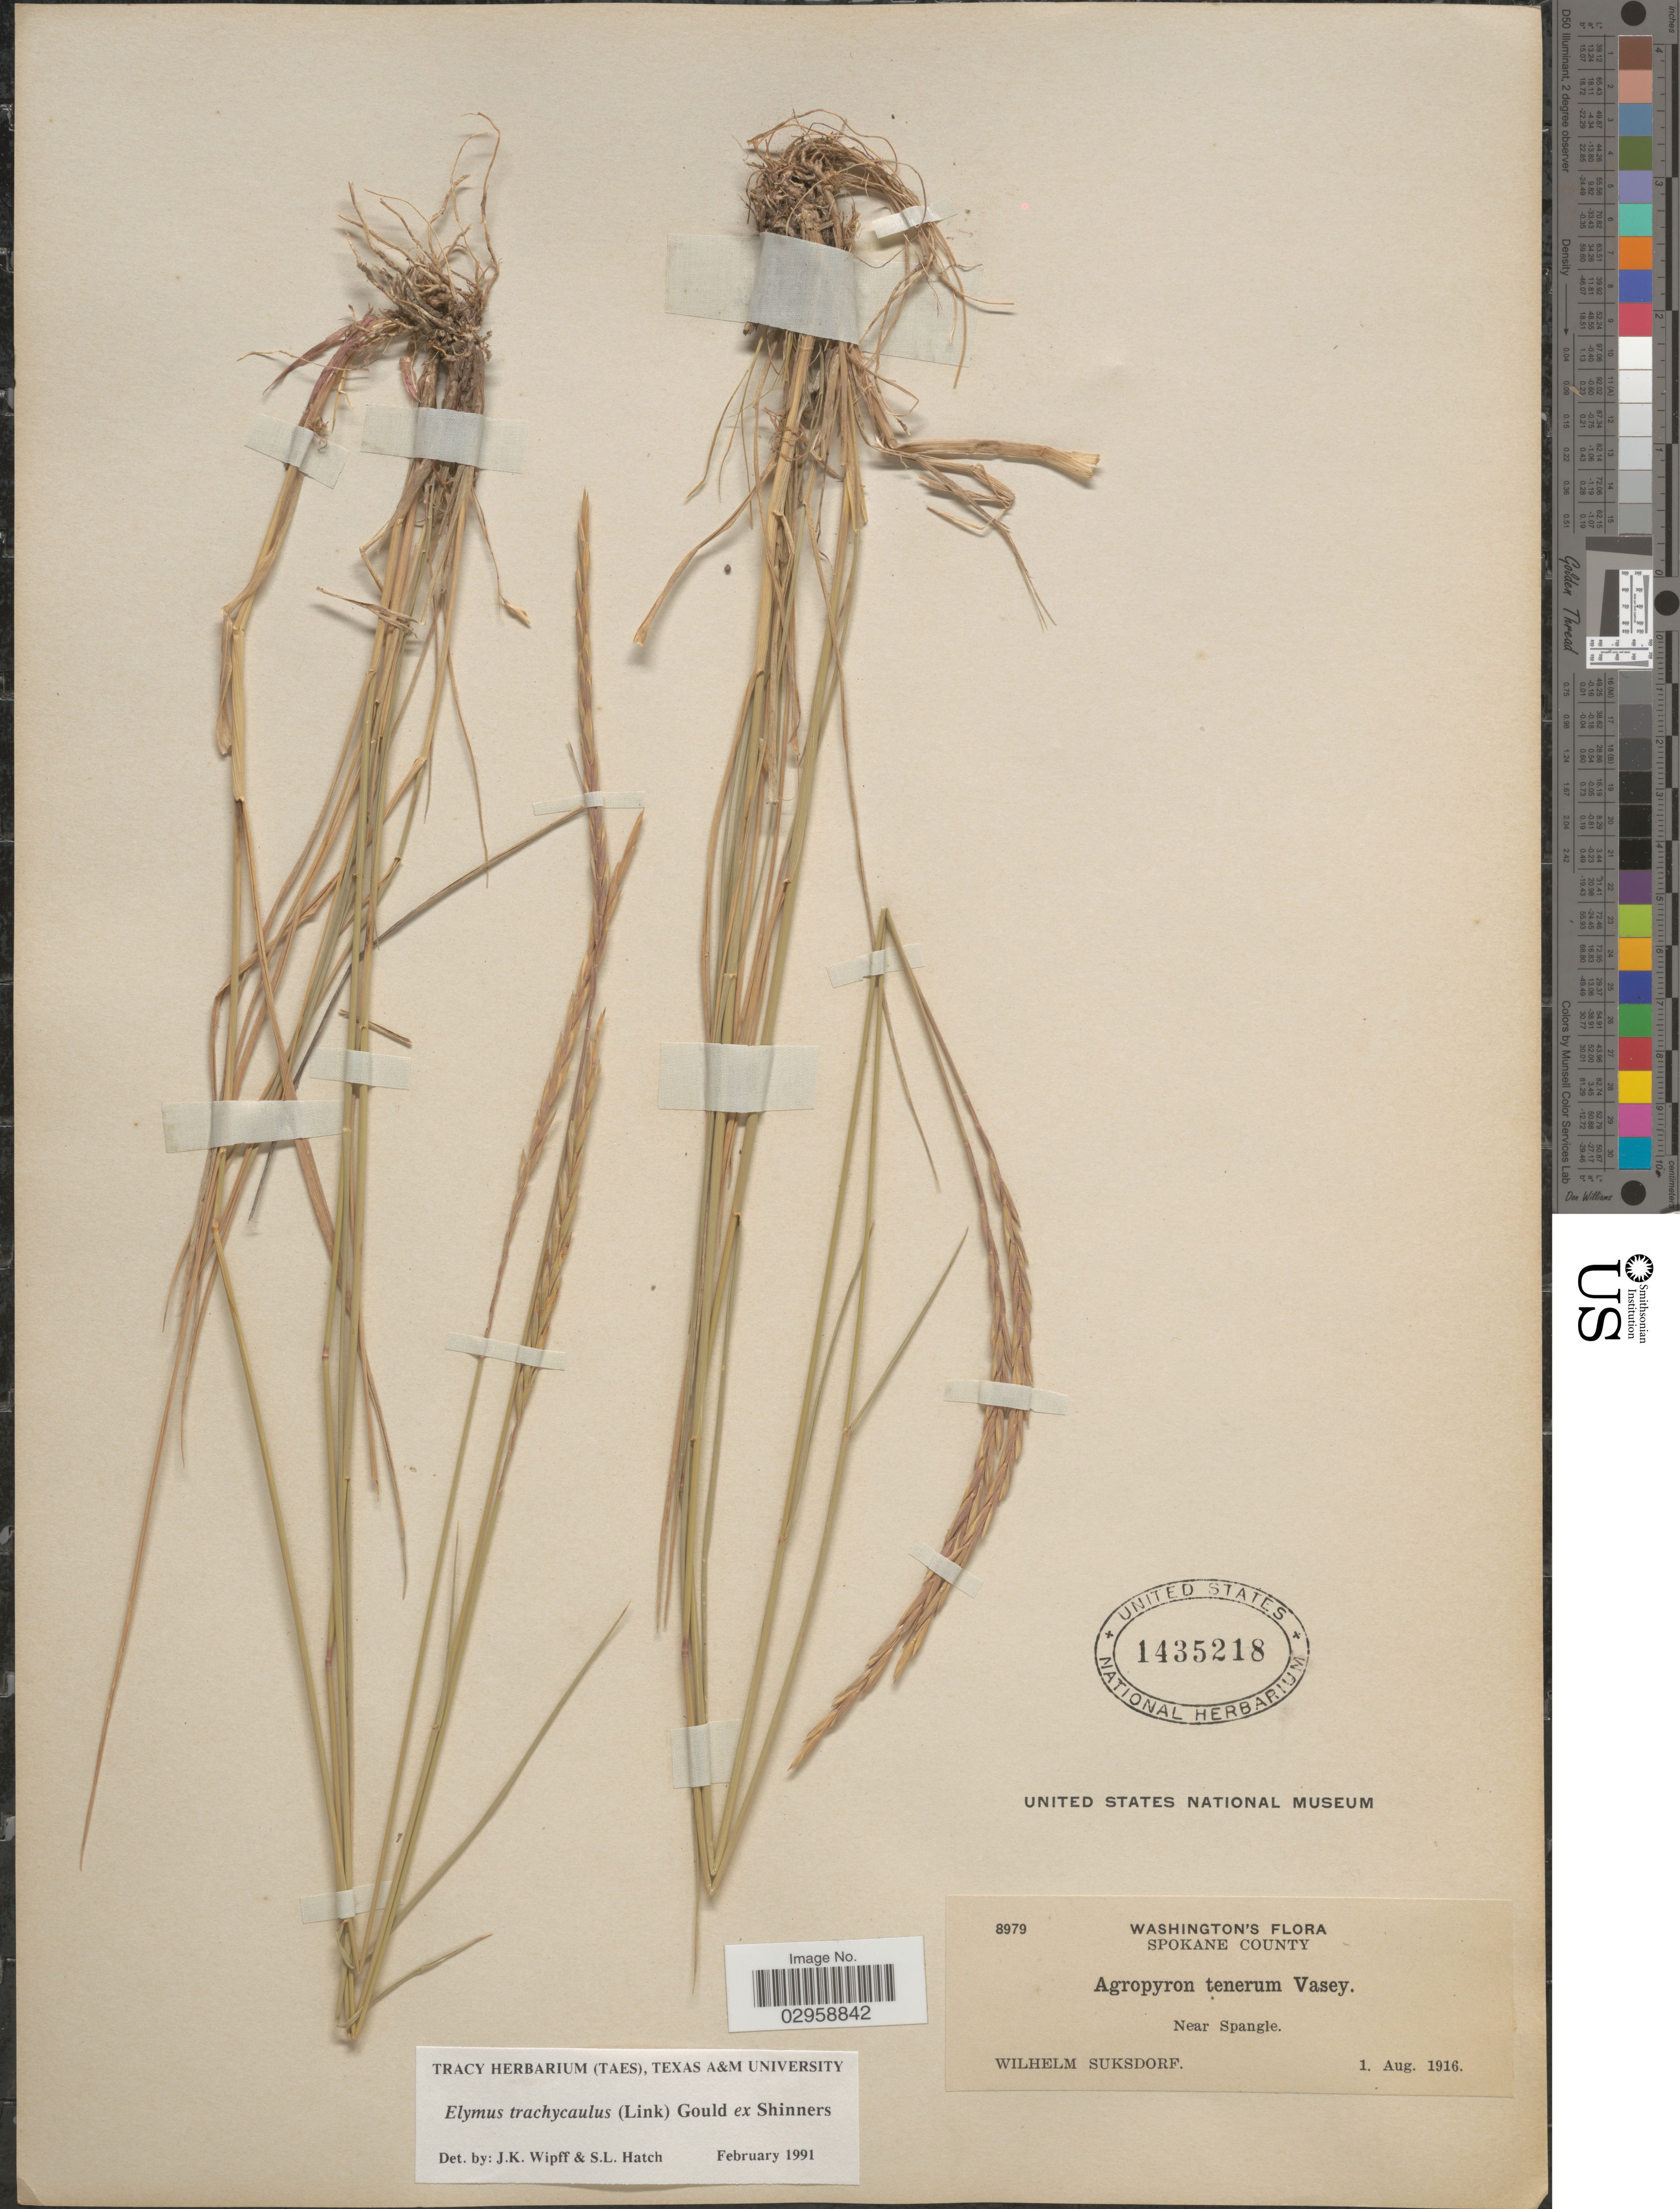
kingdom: Plantae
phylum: Tracheophyta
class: Liliopsida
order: Poales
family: Poaceae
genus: Elymus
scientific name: Elymus trachycaulus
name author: (Link) Gould ex Shinners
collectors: W. N. Suksdorf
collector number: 8979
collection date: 1916-08-01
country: United States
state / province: Washington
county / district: Spokane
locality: Spokane County. Near Spangle.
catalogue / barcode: US 1435218